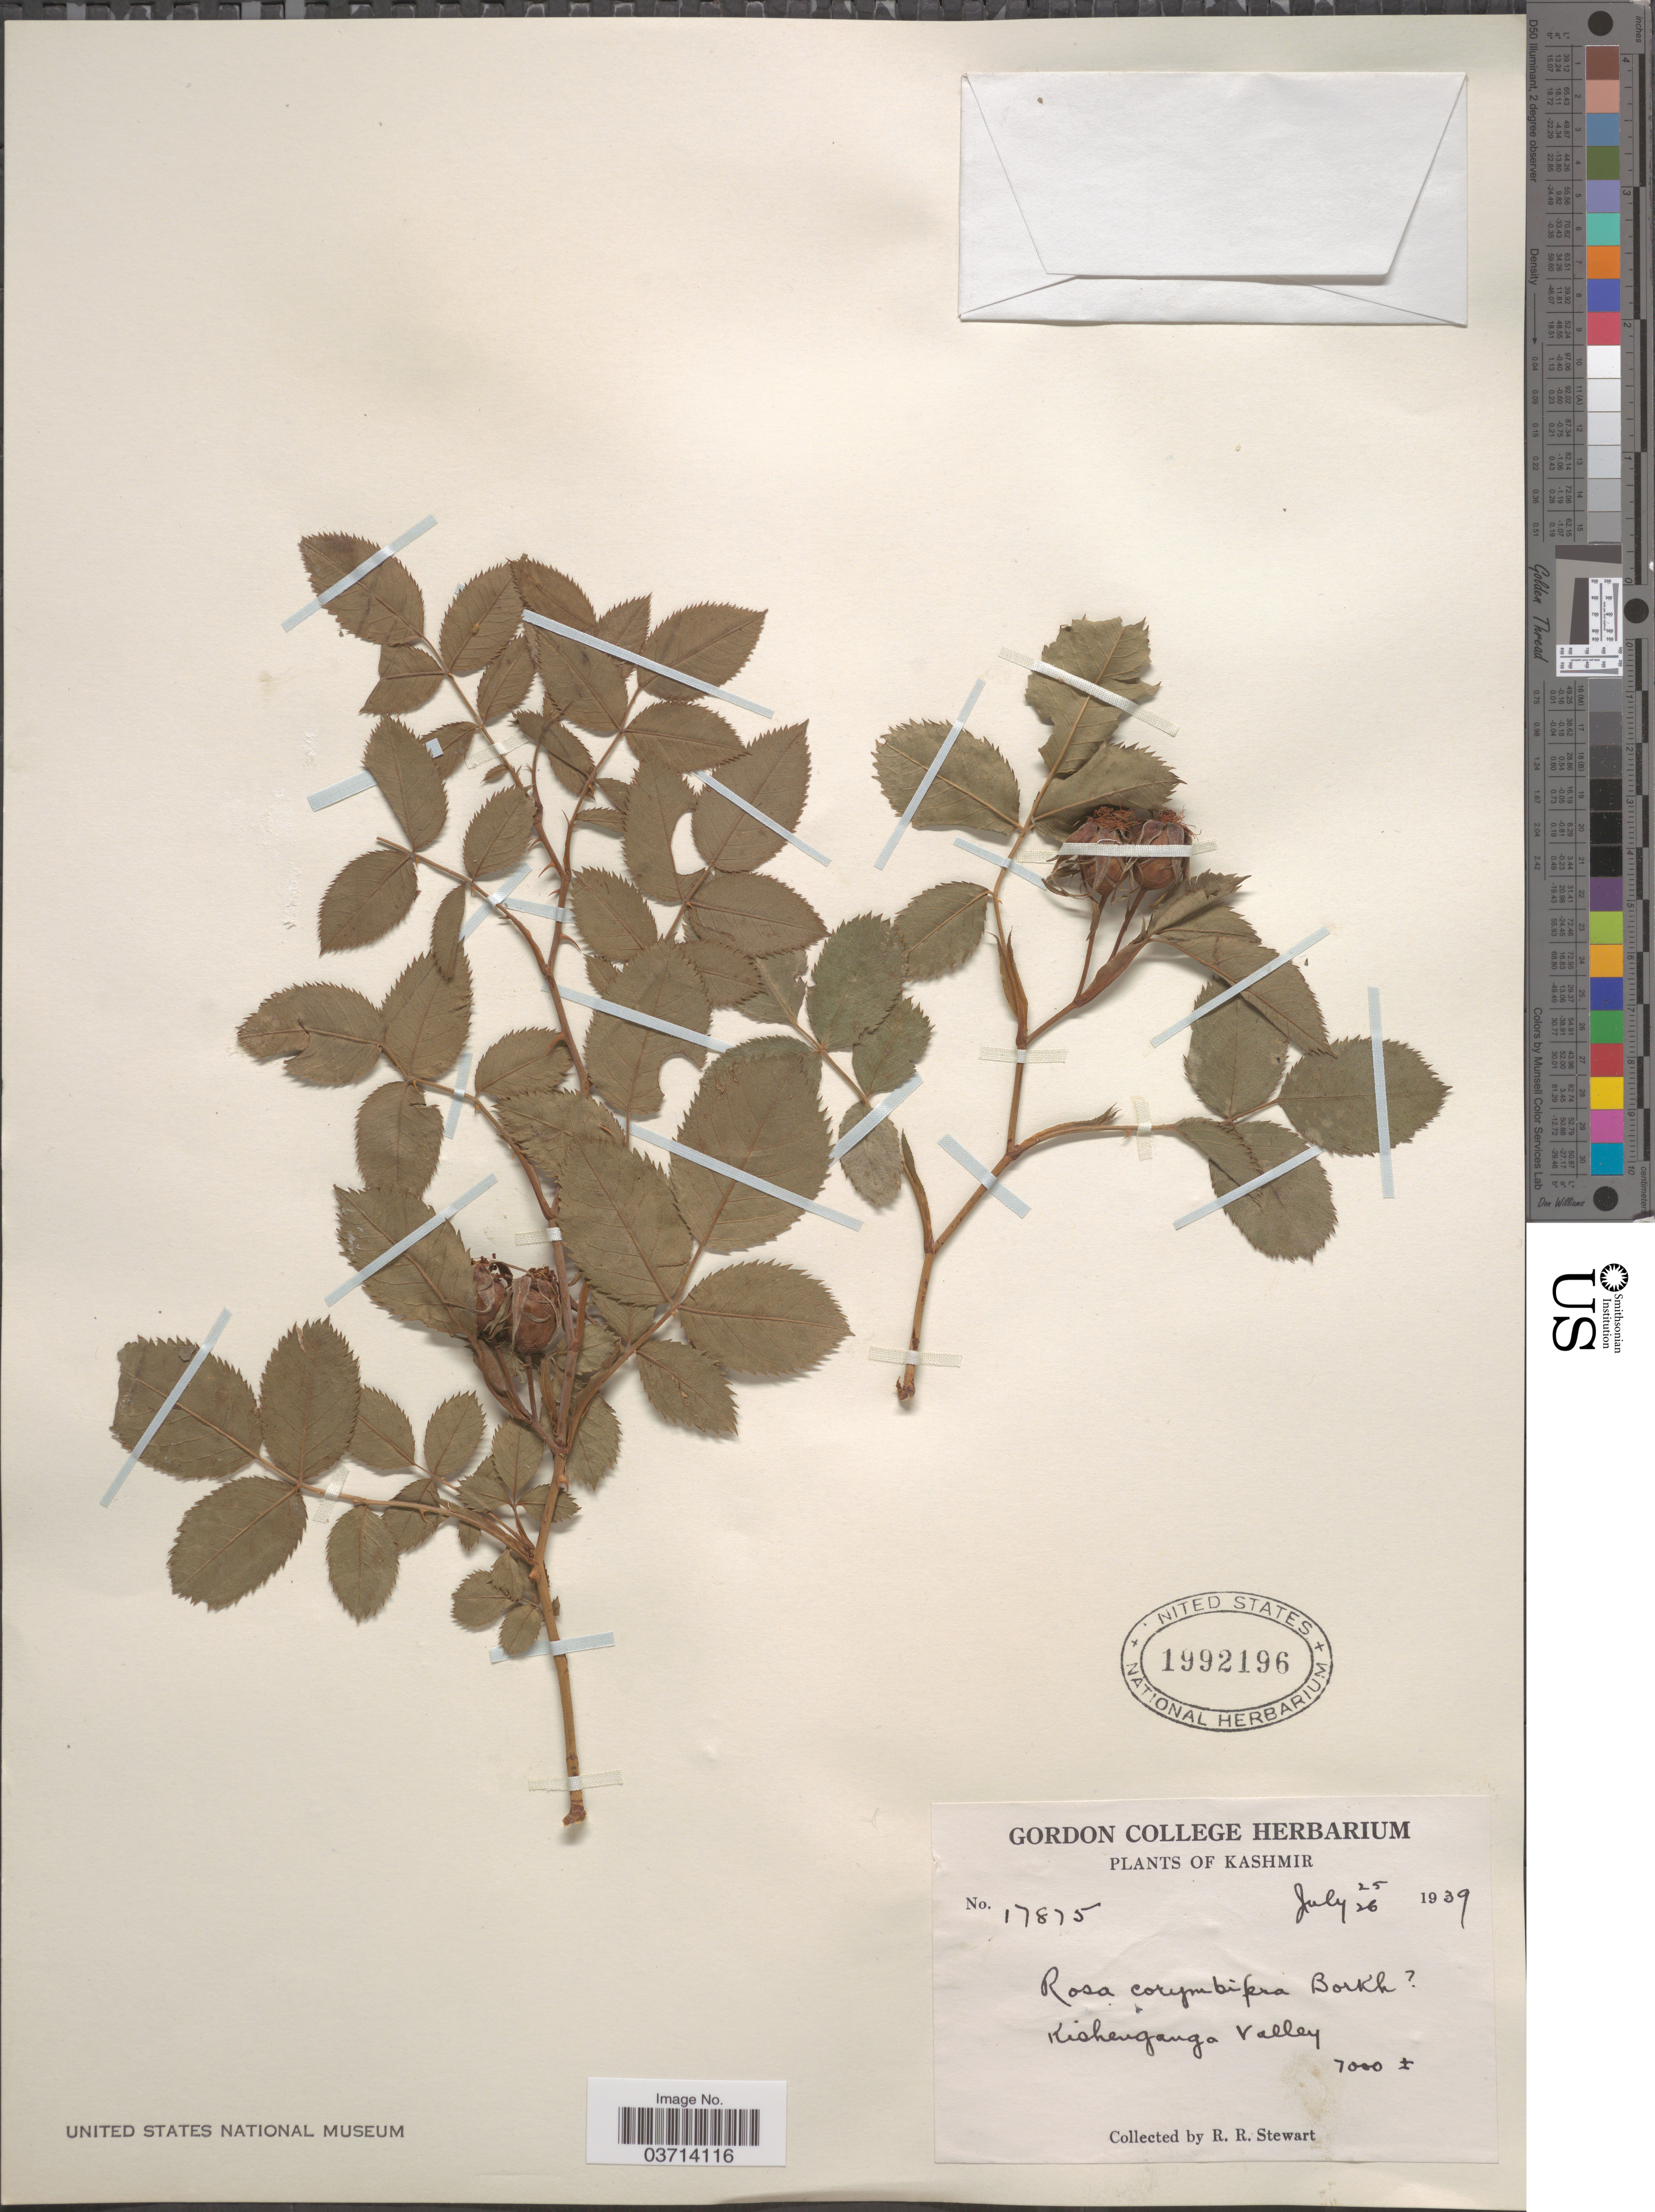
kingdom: Plantae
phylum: Tracheophyta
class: Magnoliopsida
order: Rosales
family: Rosaceae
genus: Rosa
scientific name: Rosa corymbifera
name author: Borkh.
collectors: R. Stewart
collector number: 17875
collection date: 1939-07-25/1939-07-26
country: India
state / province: Jammu and Kashmir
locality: Kashmir. Kishenganga Valley.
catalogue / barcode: US 1992196